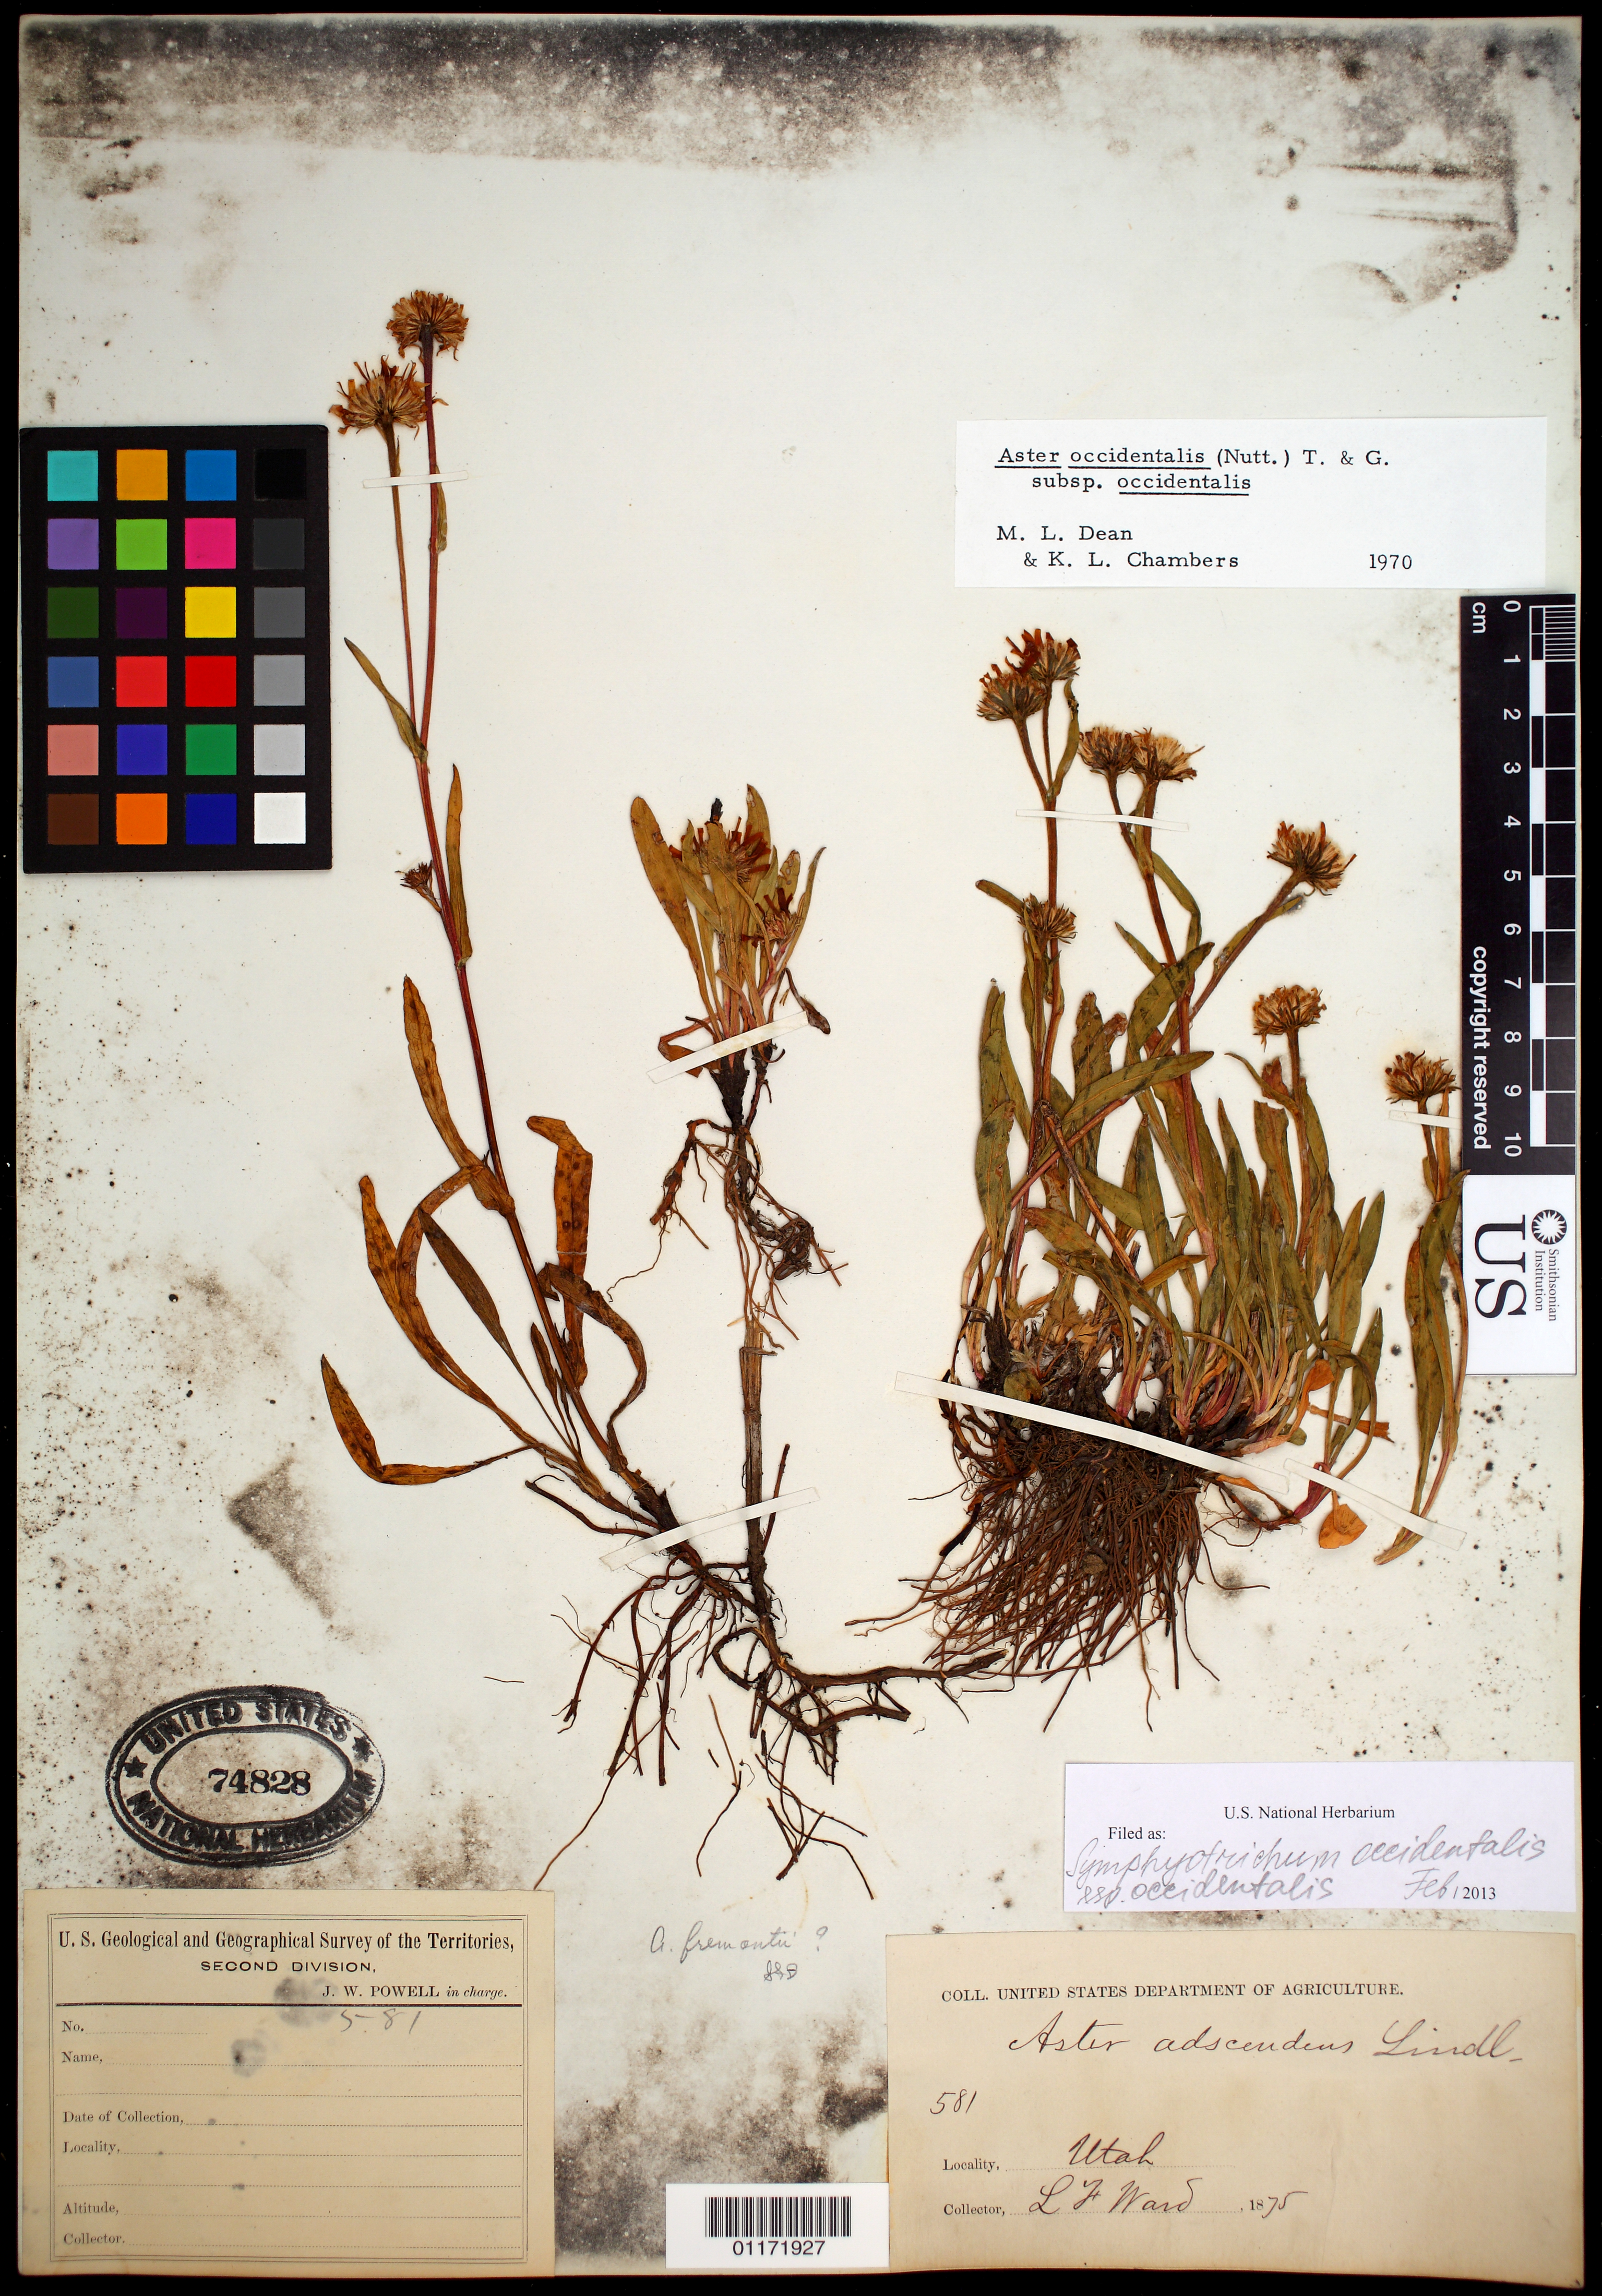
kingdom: Plantae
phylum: Tracheophyta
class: Magnoliopsida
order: Asterales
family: Asteraceae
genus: Symphyotrichum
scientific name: Symphyotrichum spathulatum var. spathulatum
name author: (Lindl.) G.L. Nesom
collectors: L. F. Ward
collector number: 581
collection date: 1875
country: United States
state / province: Utah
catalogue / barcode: US 74828